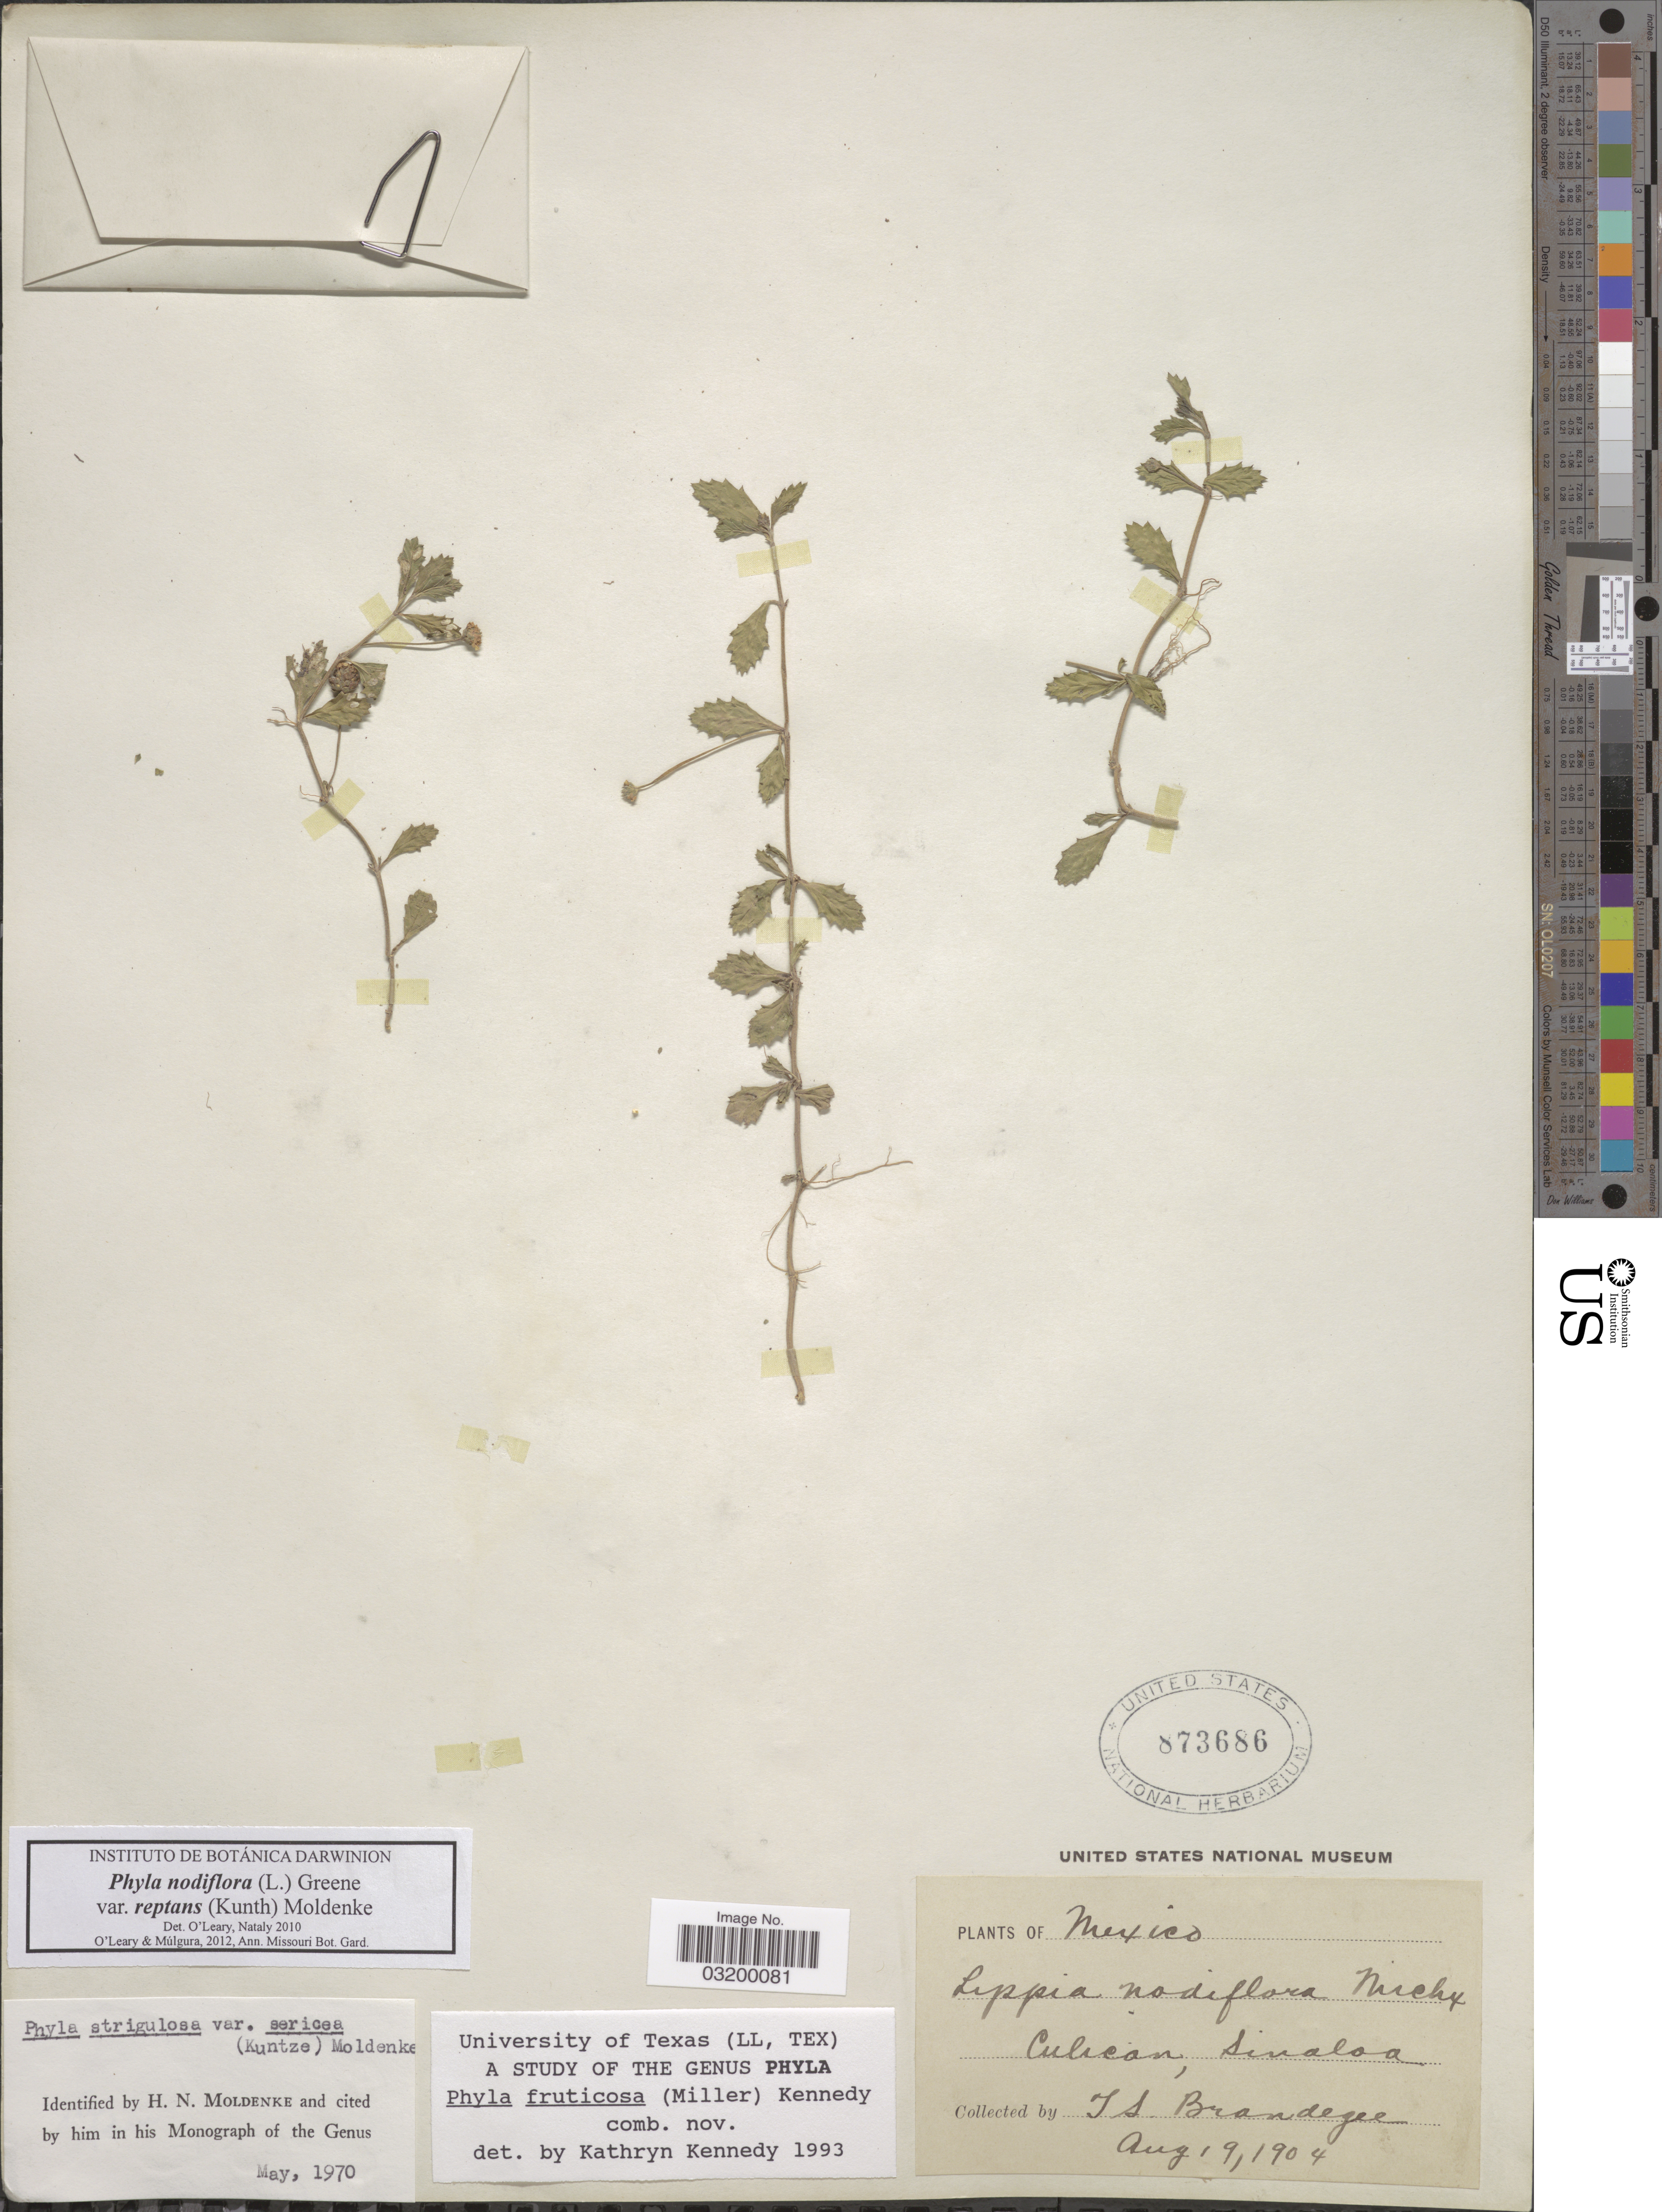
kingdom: Plantae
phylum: Tracheophyta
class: Magnoliopsida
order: Lamiales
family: Verbenaceae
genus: Phyla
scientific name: Phyla nodiflora var. reptans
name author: (Kunth) Moldenke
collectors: T. S. Brandegee (herbarium)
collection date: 1904-08-19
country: Mexico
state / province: Sinaloa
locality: Culican.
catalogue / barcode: US 873686